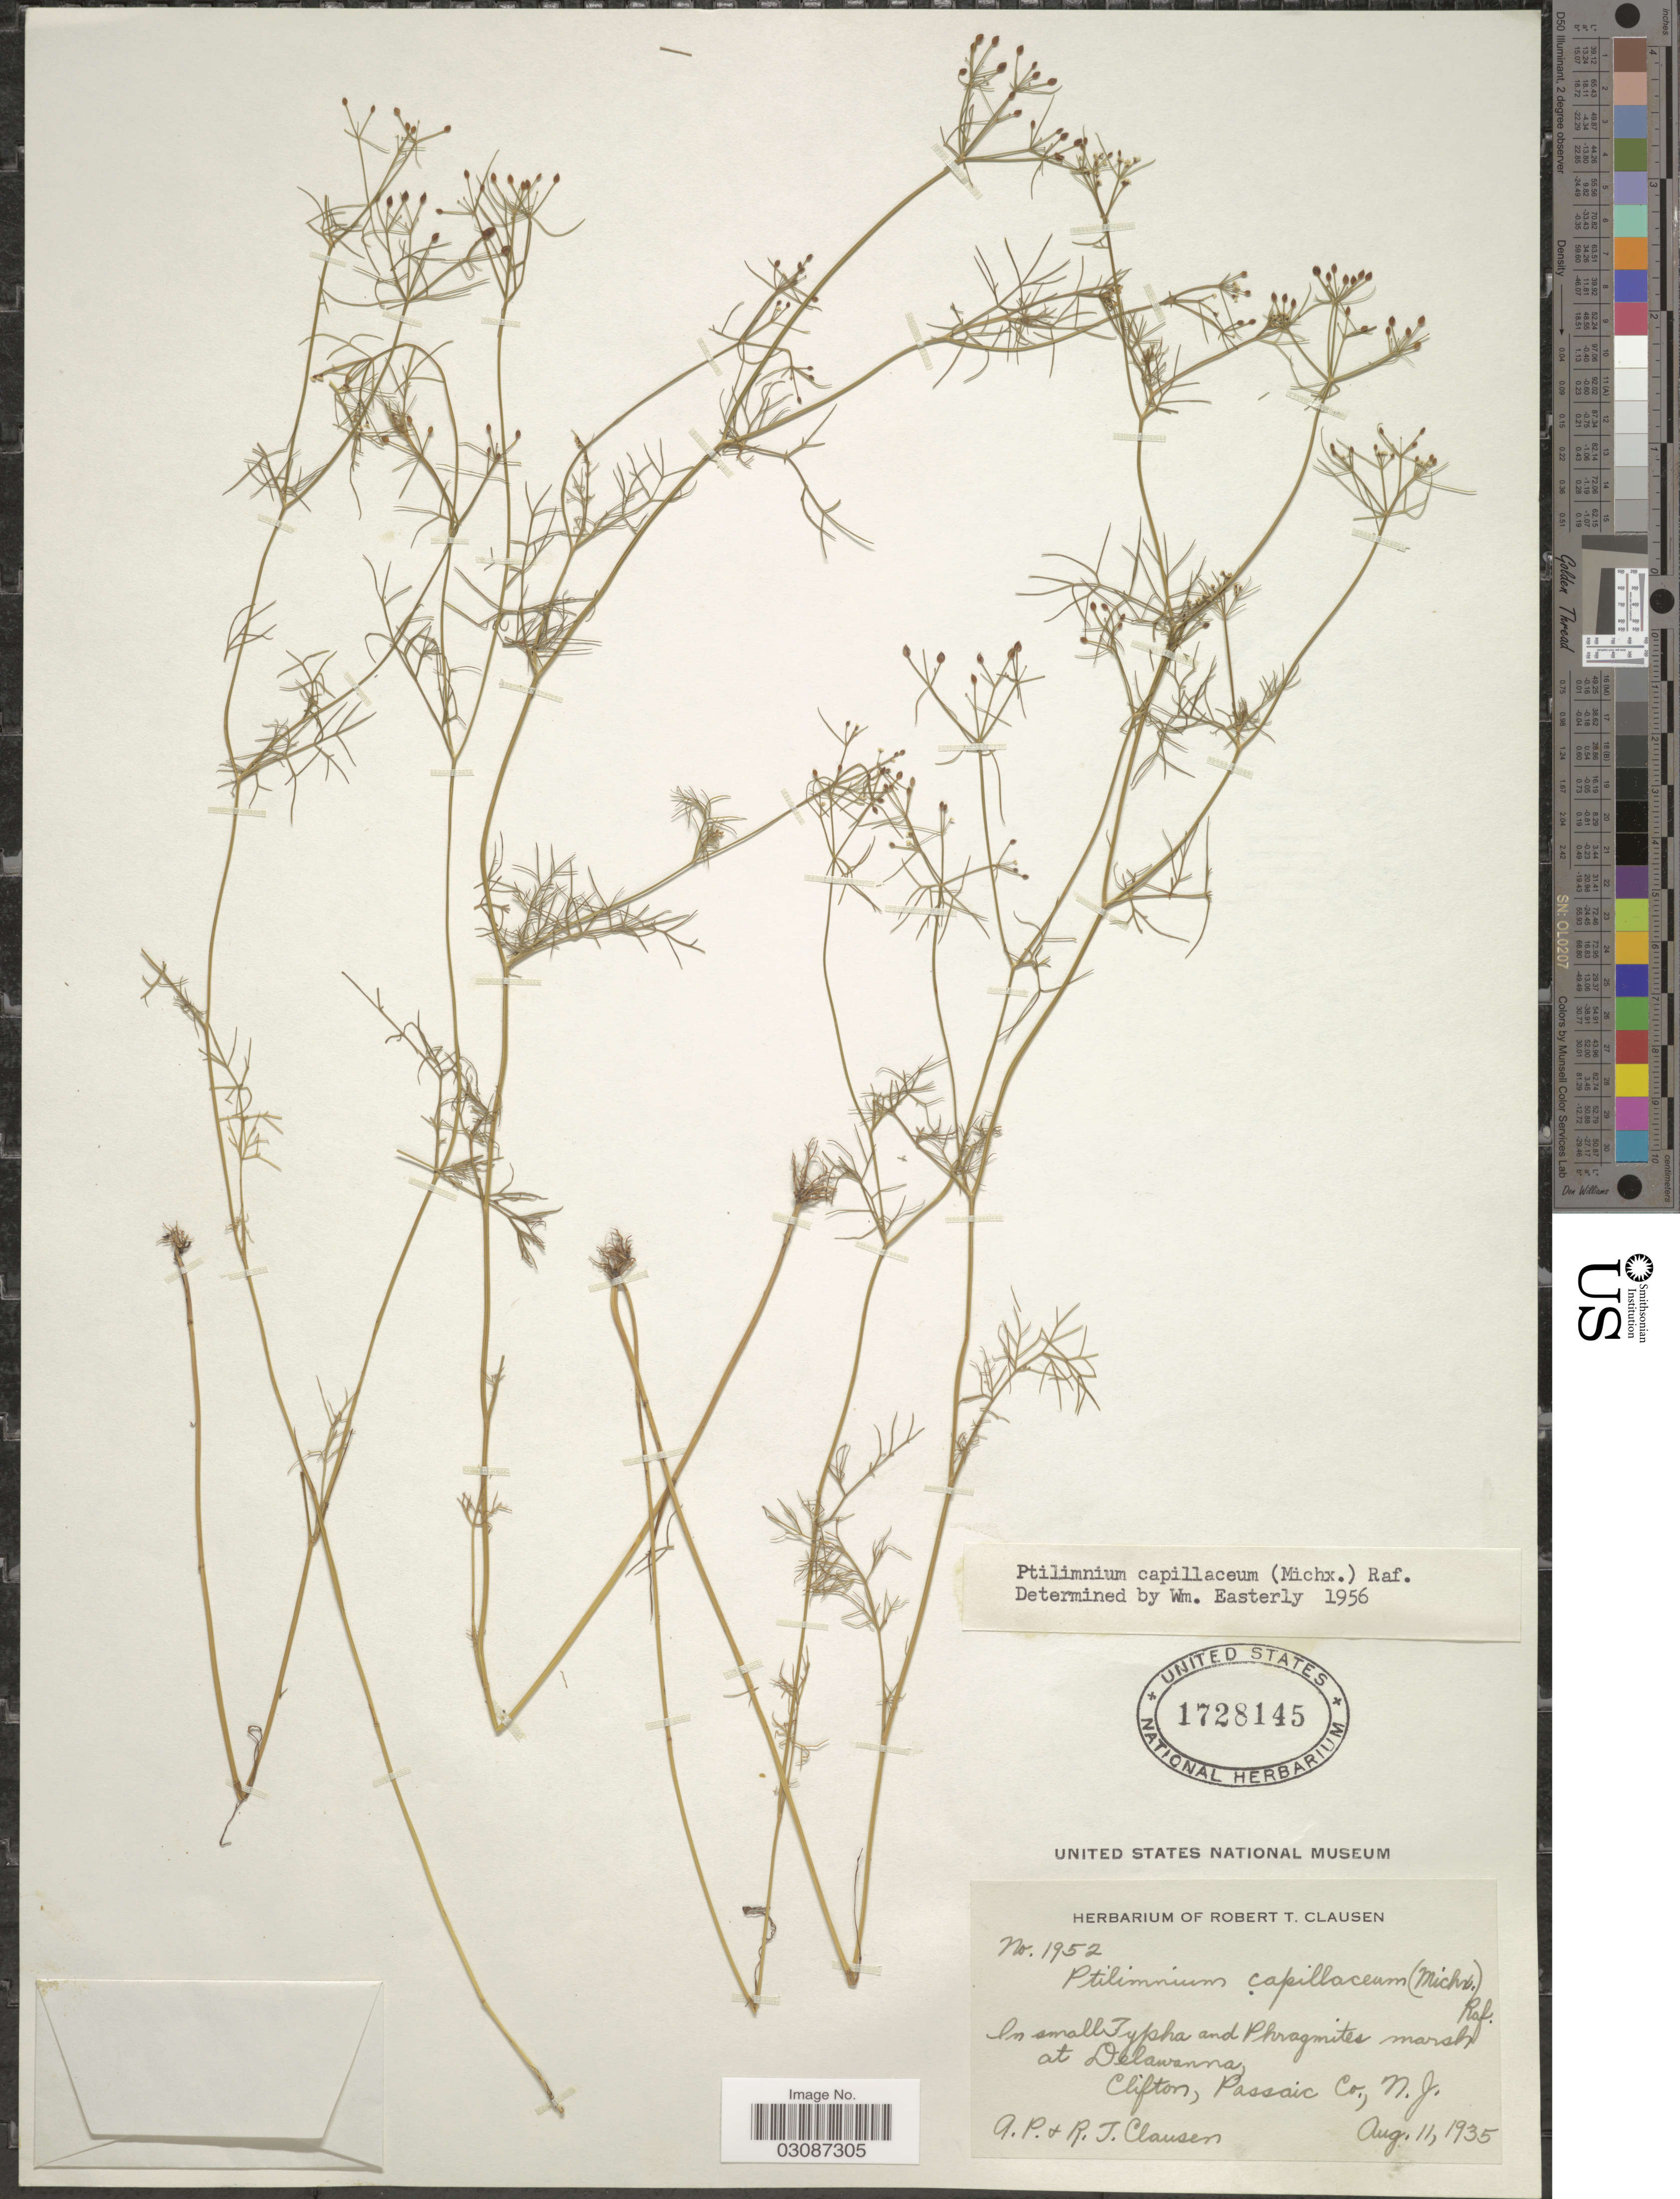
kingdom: Plantae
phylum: Tracheophyta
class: Magnoliopsida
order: Apiales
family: Apiaceae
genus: Ptilimnium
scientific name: Ptilimnium capillaceum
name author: (Michx.) Raf.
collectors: A. Clausen & R. T. Clausen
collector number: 1952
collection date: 1935-08-11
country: United States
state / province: New Jersey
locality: Delawanna, Clifton, Passaic Co.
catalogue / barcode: US 1728145